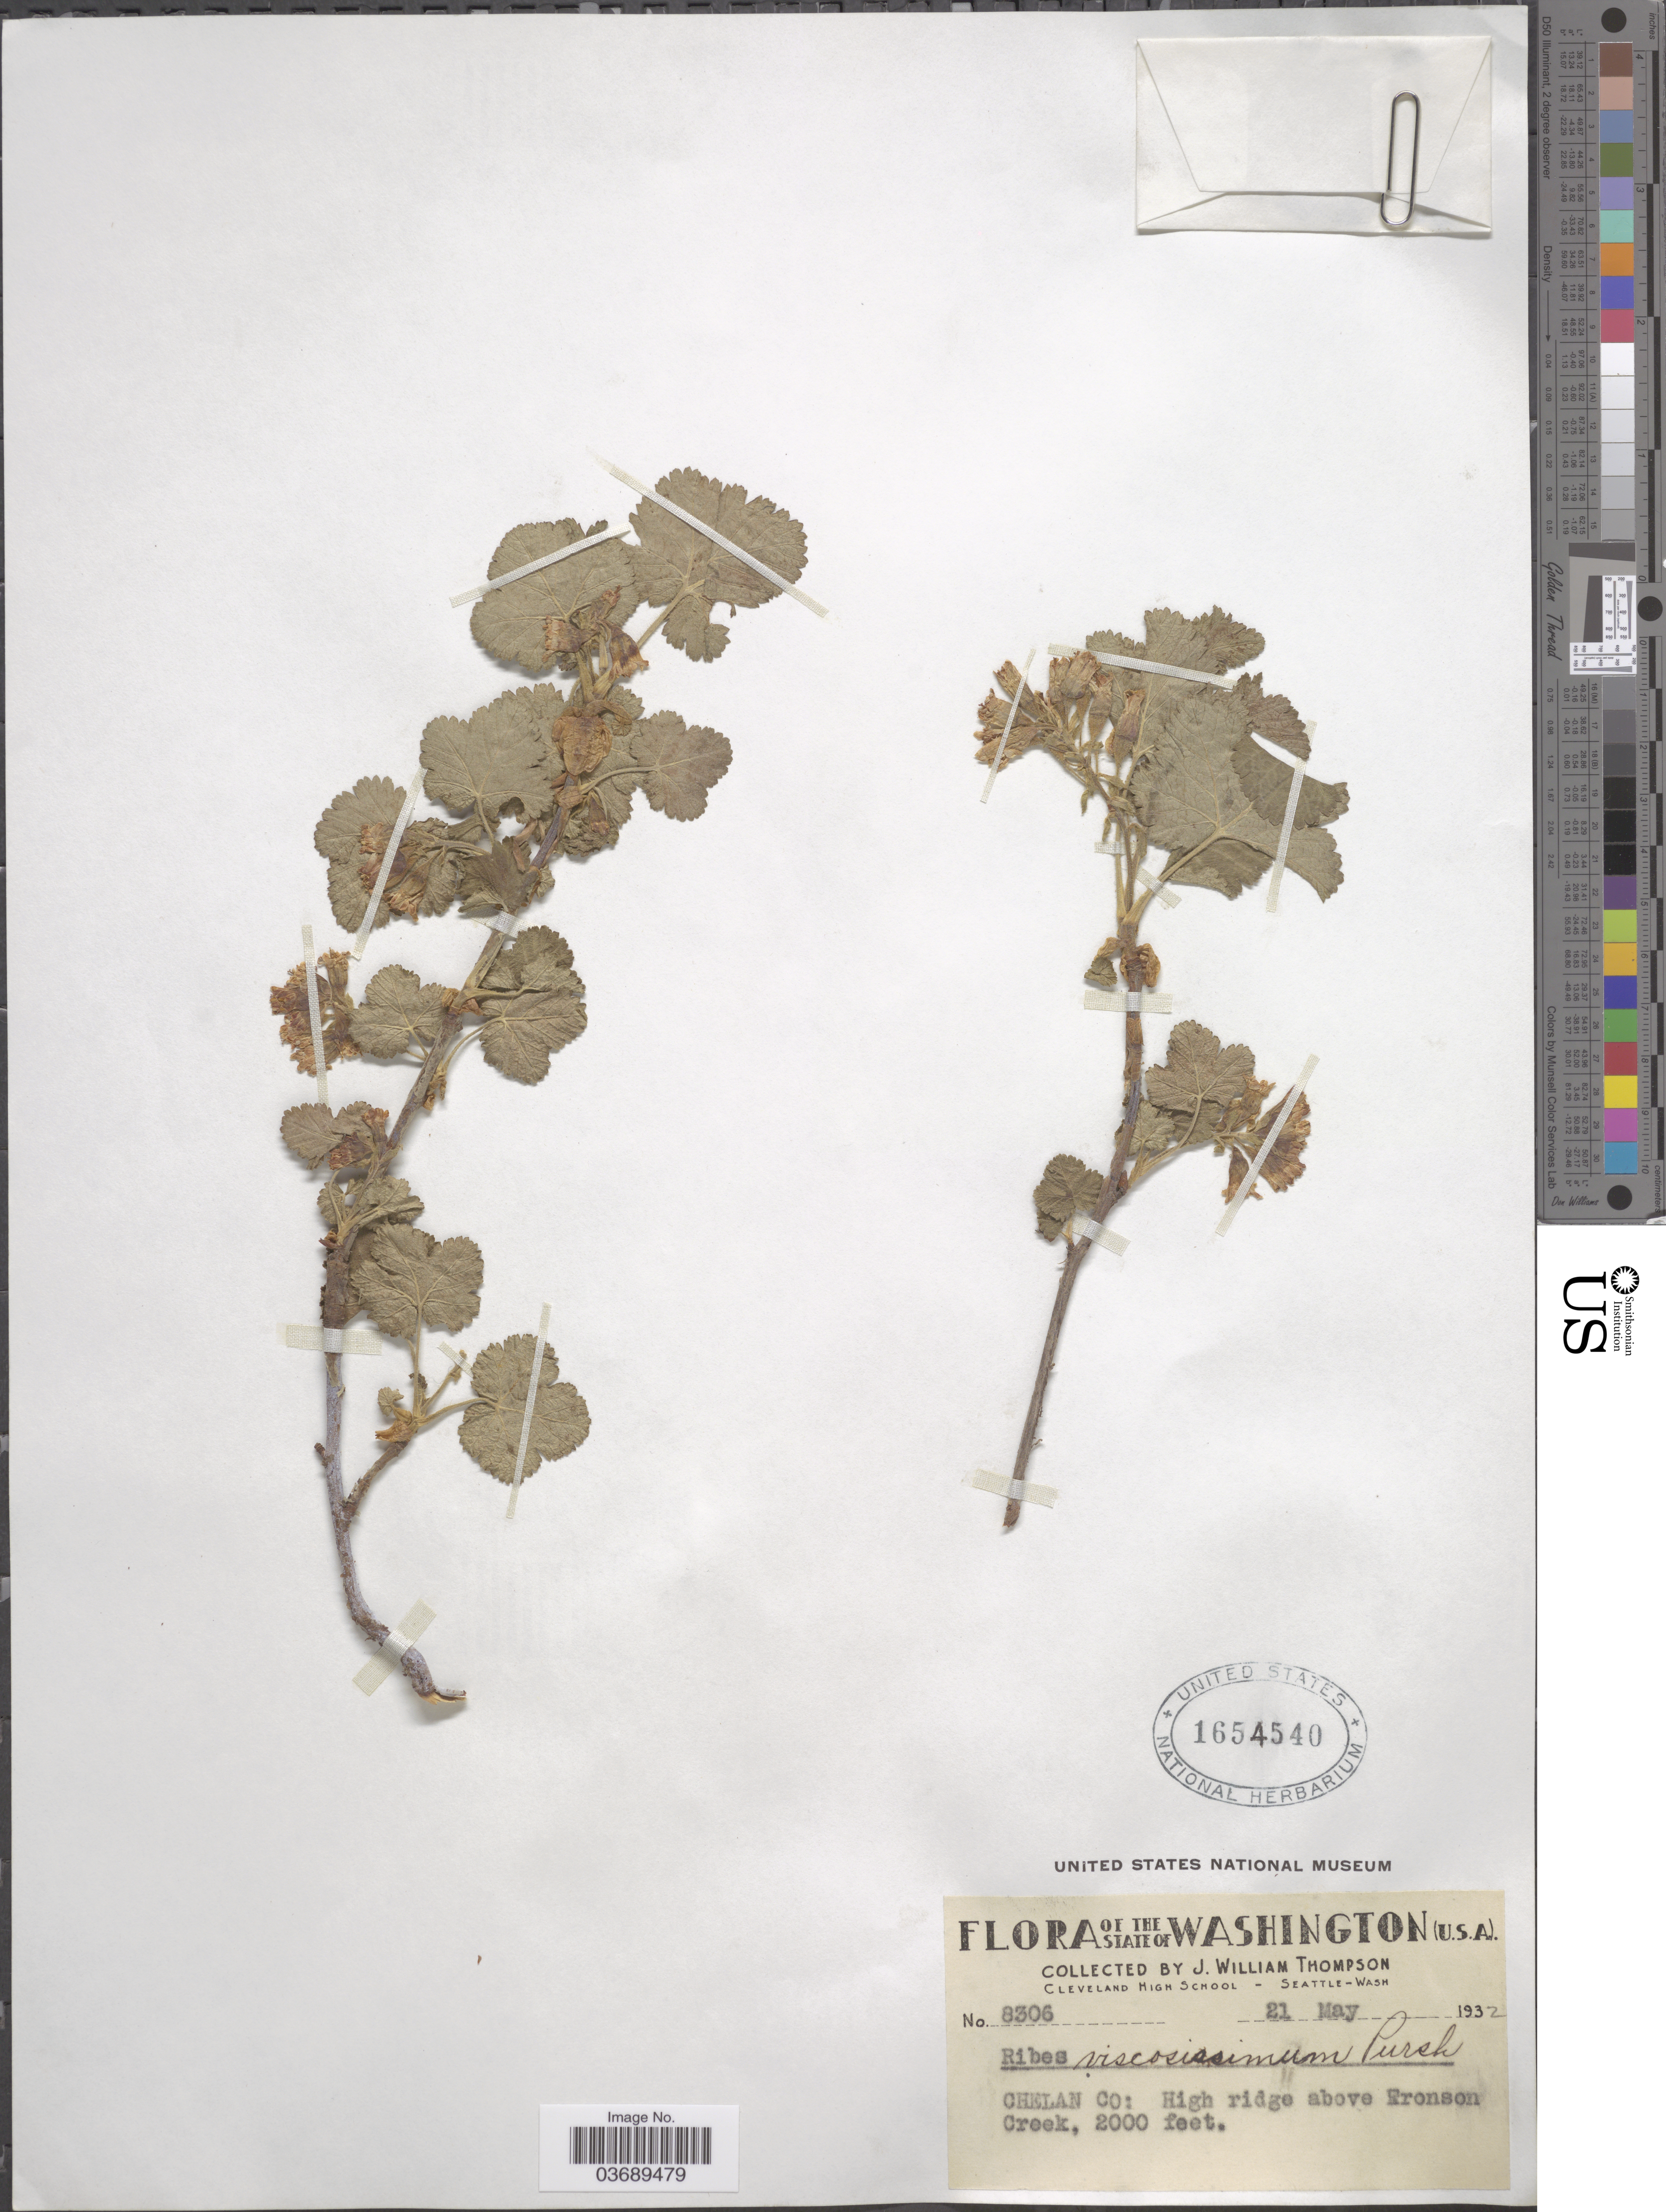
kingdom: Plantae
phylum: Tracheophyta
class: Magnoliopsida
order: Saxifragales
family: Grossulariaceae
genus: Ribes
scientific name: Ribes viscosissimum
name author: Pursh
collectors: J. W. Thompson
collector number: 8306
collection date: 1932-05-21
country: United States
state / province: Washington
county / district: Chelan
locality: Chelan Co: High ridge above Fronson Creek.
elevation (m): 610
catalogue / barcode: US 1654540